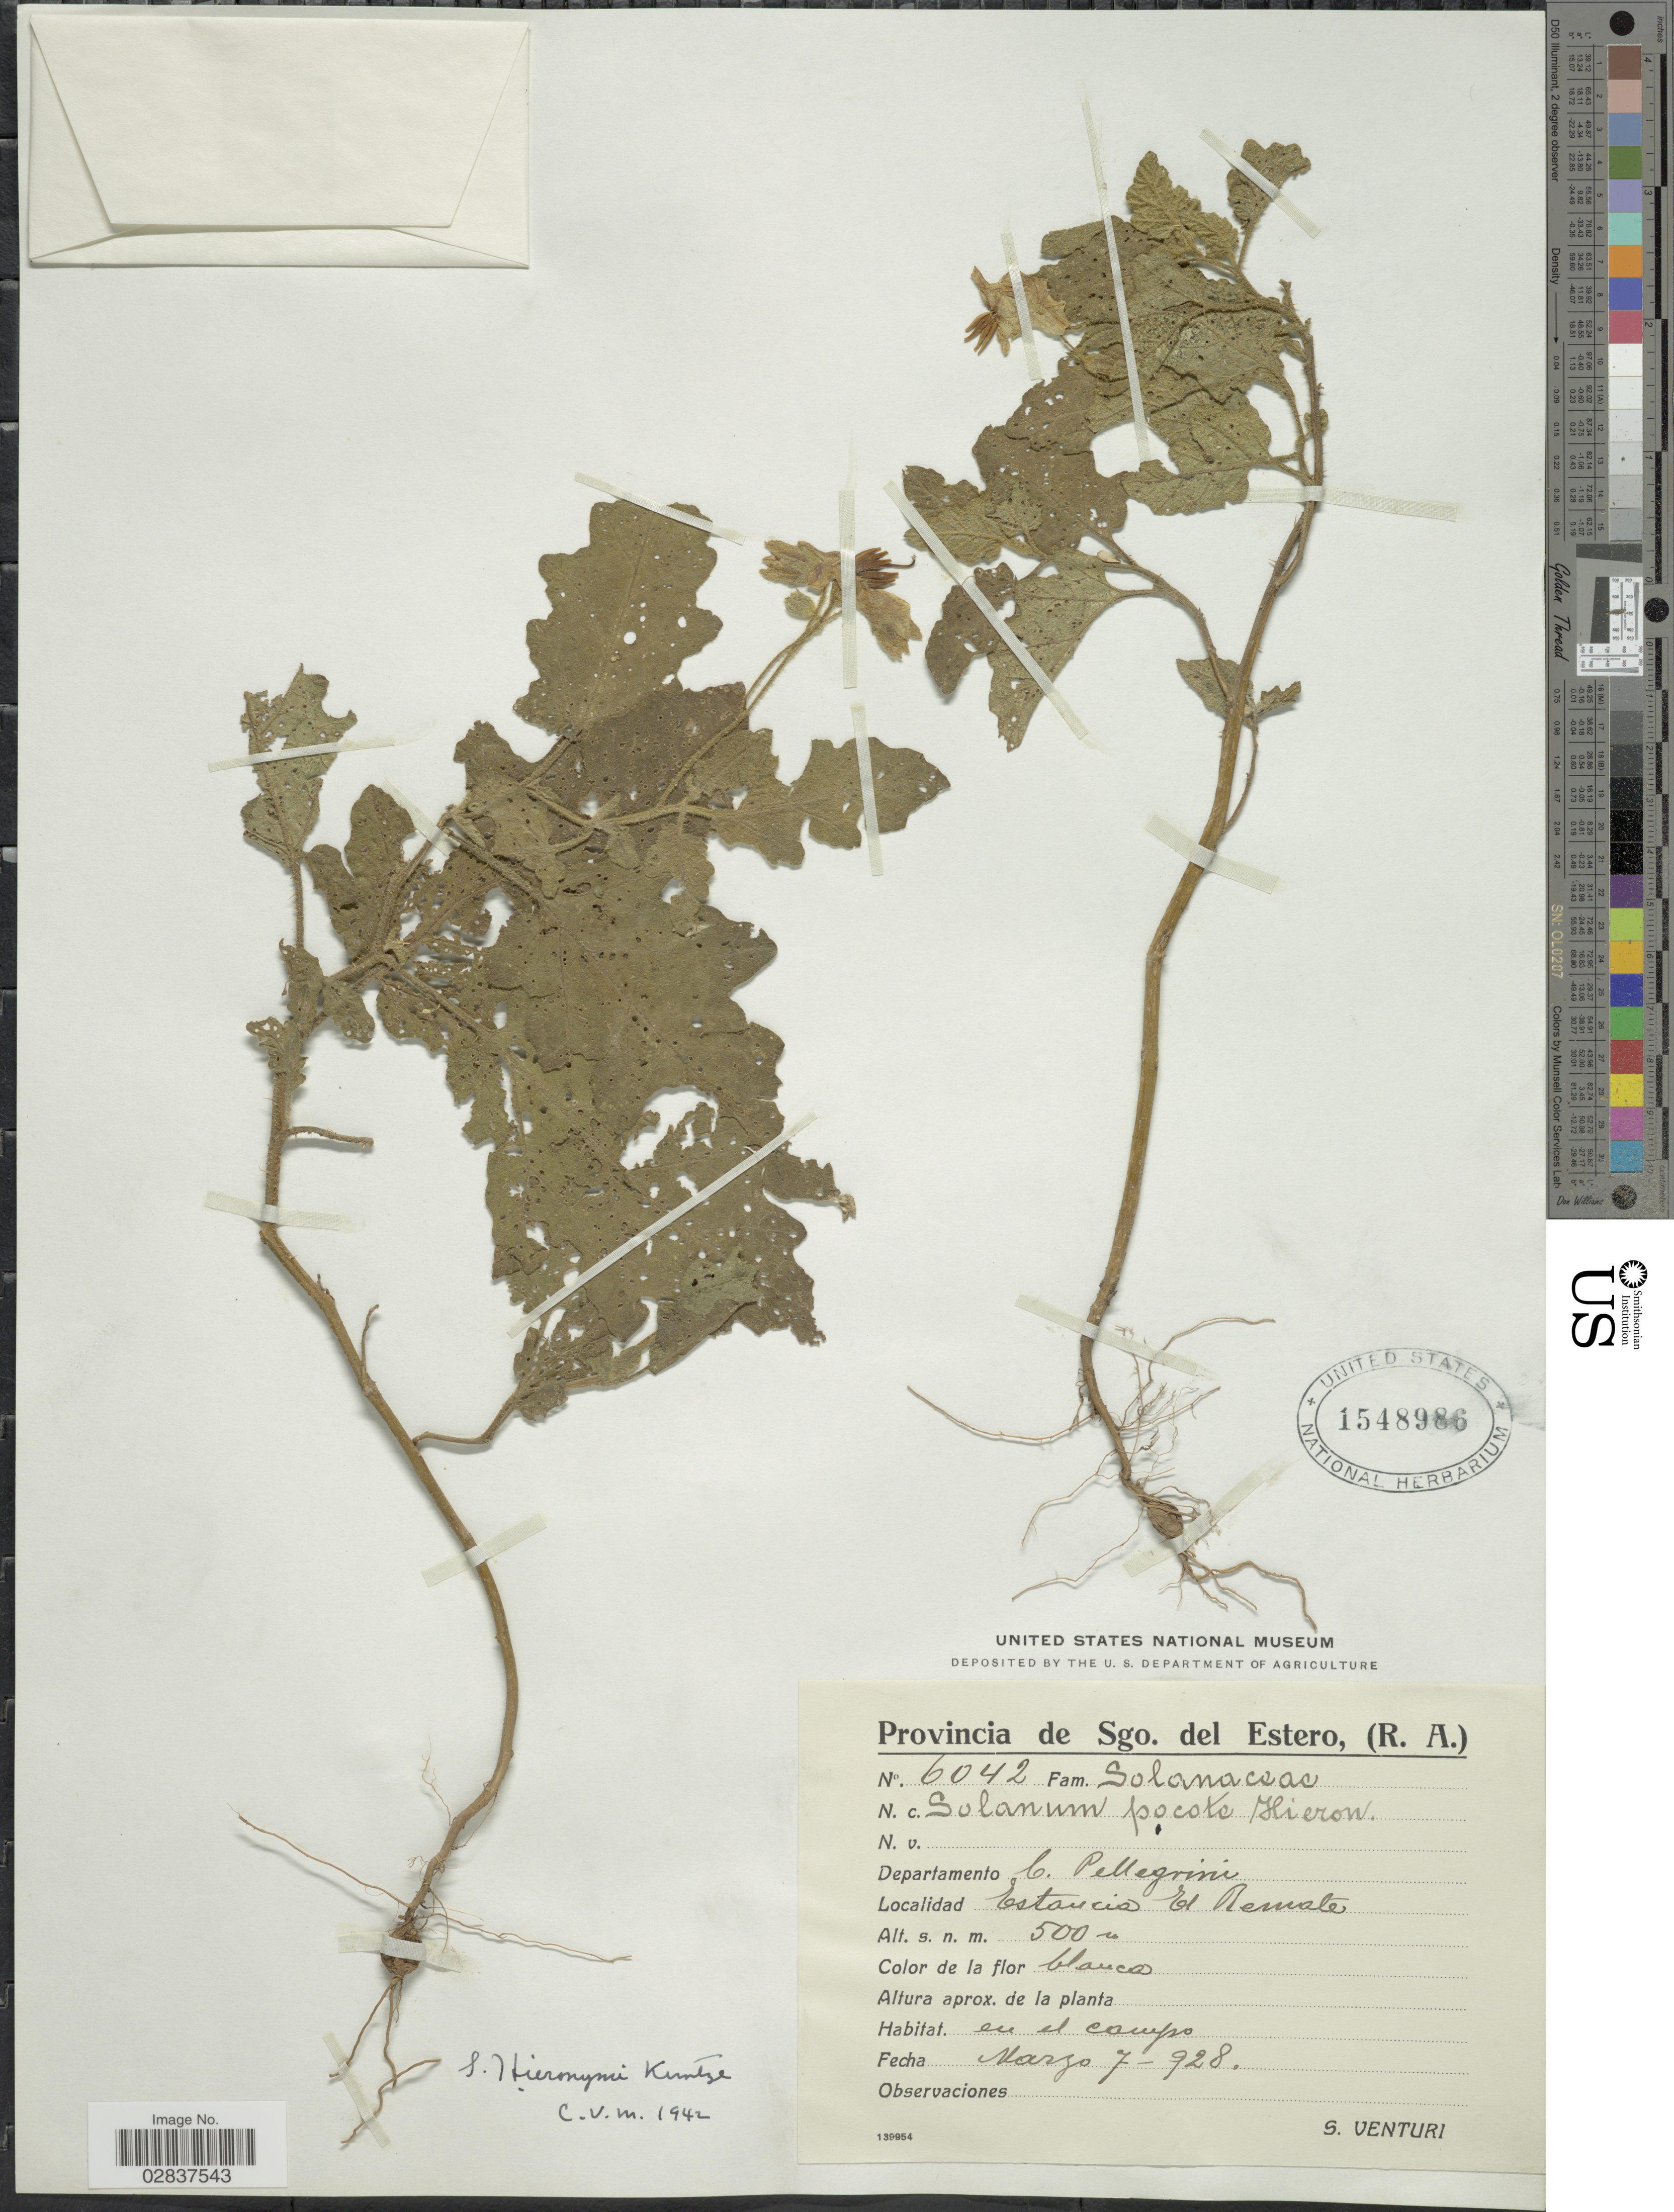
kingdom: Plantae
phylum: Tracheophyta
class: Magnoliopsida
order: Solanales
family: Solanaceae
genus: Solanum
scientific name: Solanum hieronymi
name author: Kuntze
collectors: S. Venturi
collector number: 6042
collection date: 1928-03-07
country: Argentina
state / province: Santiago del Estero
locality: (R.A.), Departamento C.Pellegrini, Estancia el Remate.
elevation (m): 500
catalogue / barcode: US 1548986